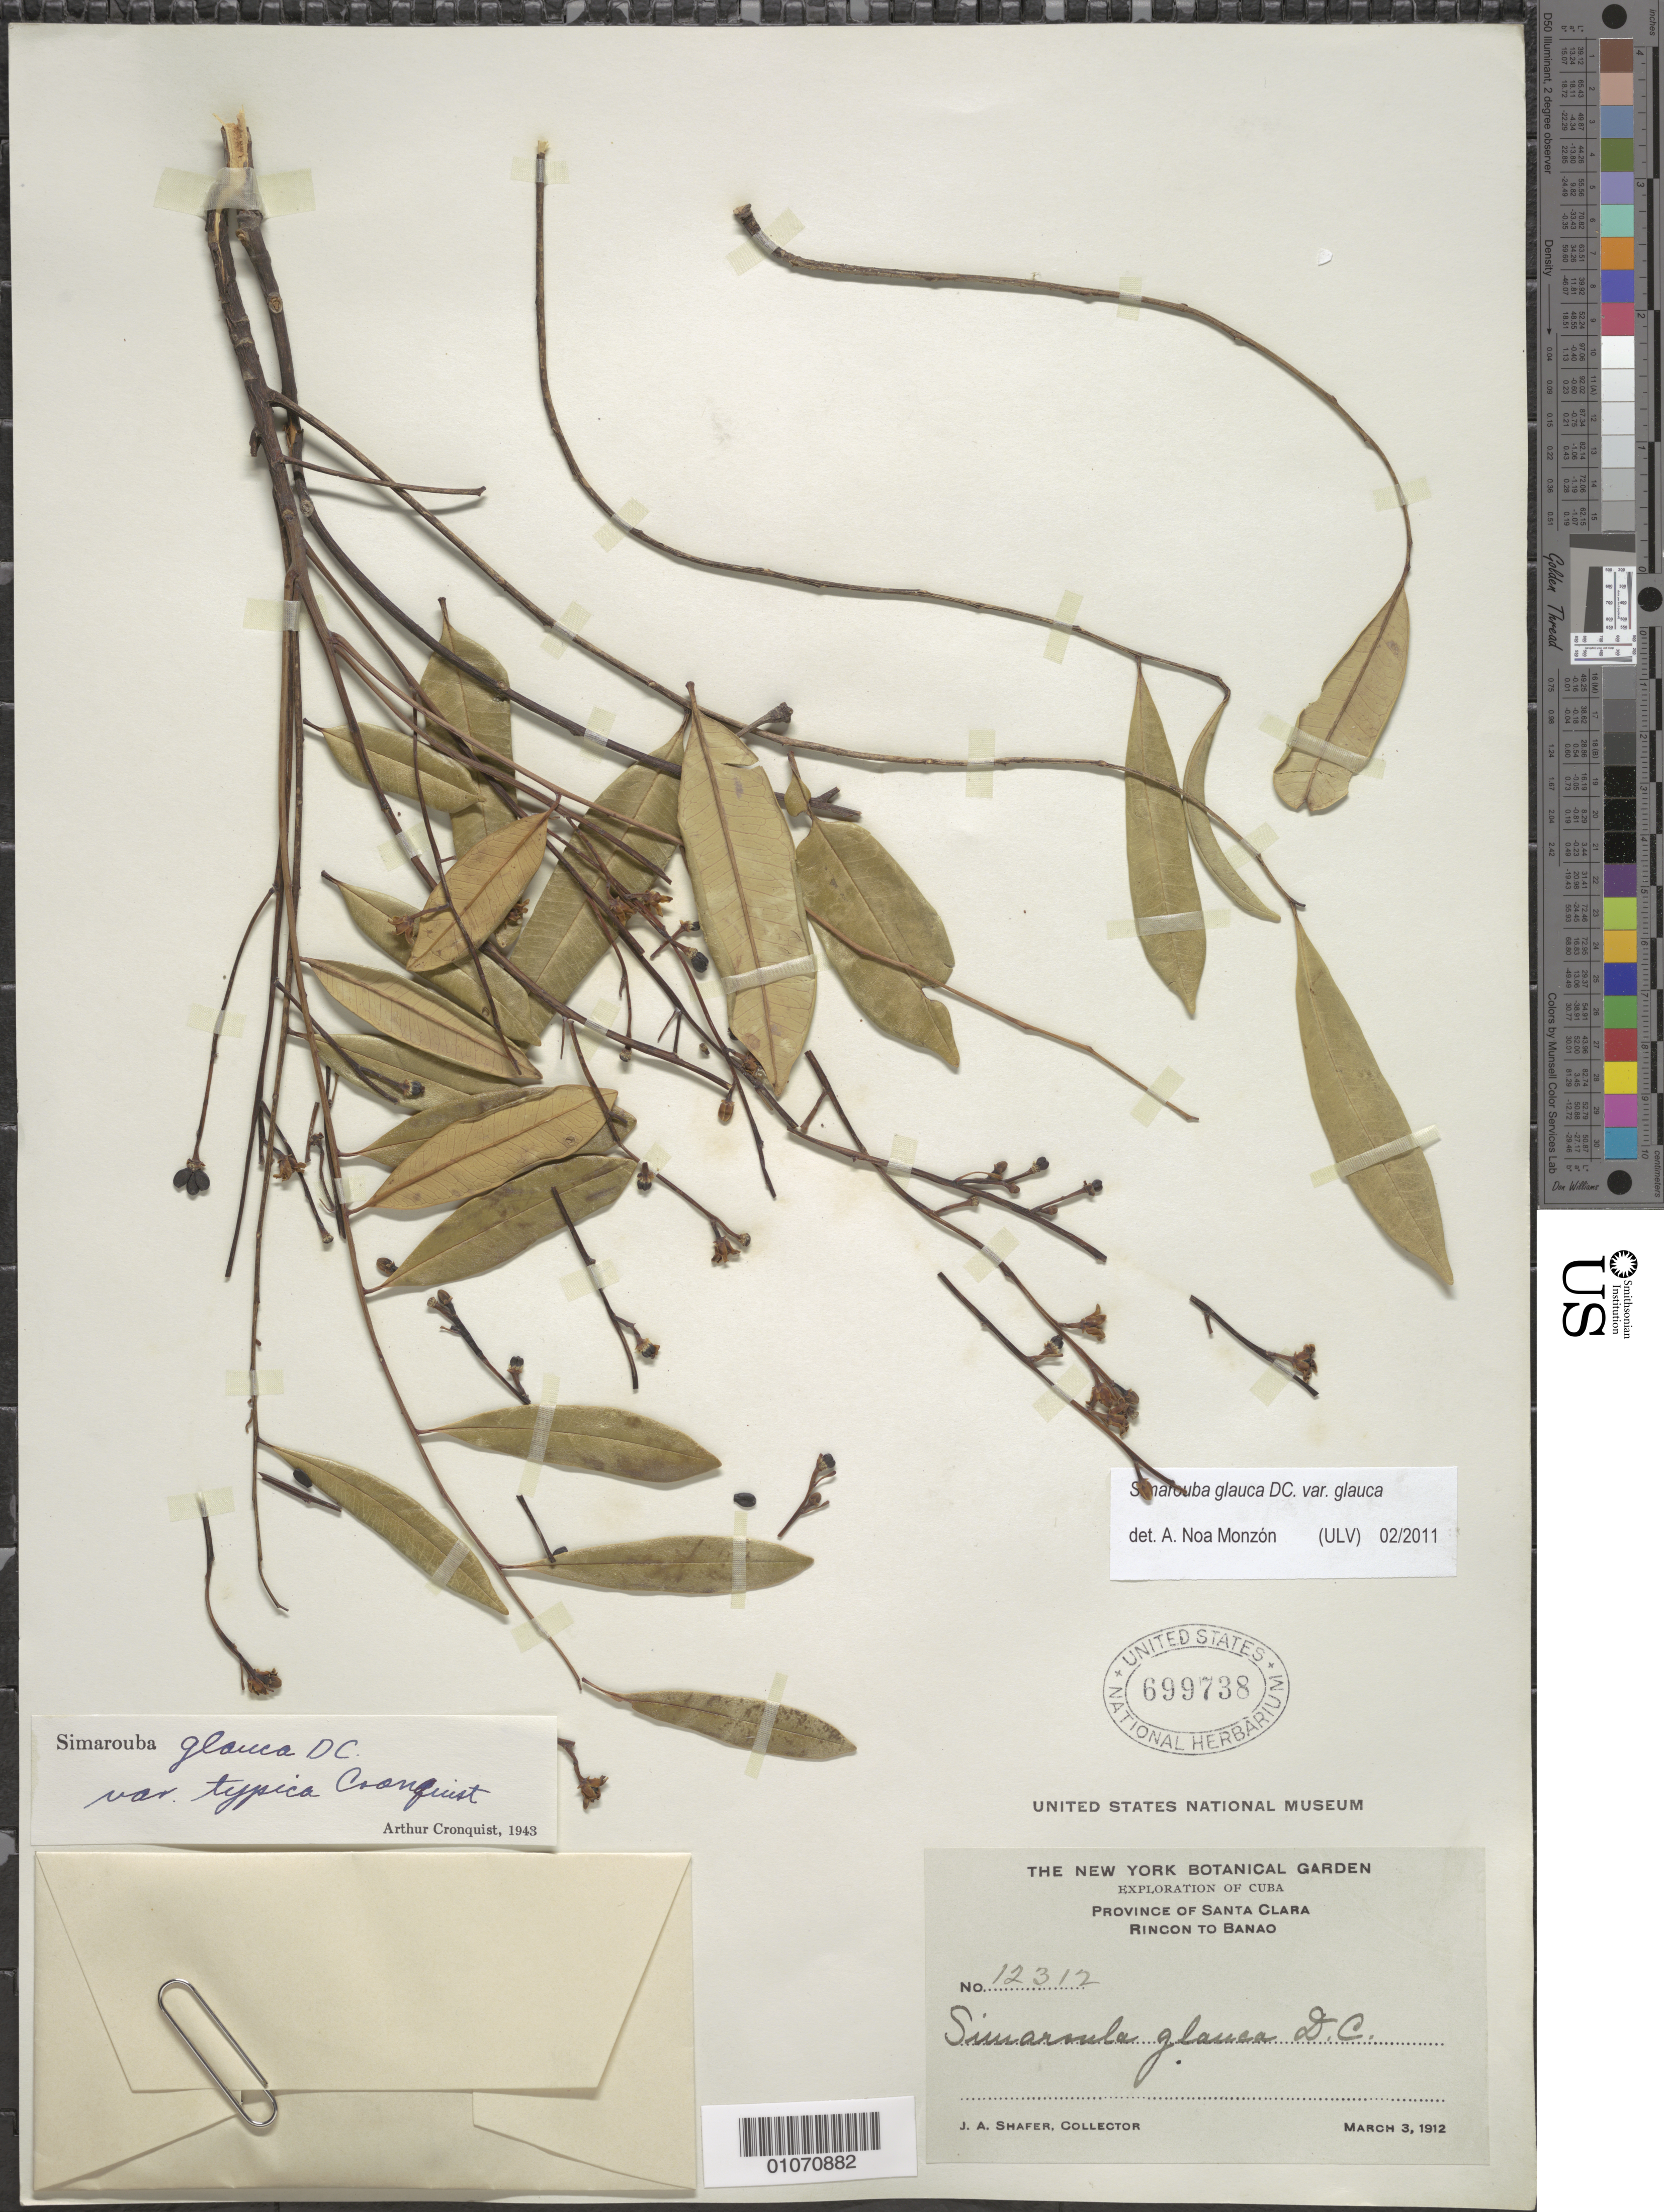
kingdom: Plantae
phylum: Tracheophyta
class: Magnoliopsida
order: Sapindales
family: Simaroubaceae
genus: Simarouba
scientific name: Simarouba glauca var. glauca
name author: DC.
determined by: Noa Monzón, A.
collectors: J. A. Shafer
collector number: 12312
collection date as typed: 03 Mar 1912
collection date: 1912-03-03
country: Cuba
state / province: Santa Clara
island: Cuba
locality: Rincon to Banao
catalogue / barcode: US 699738